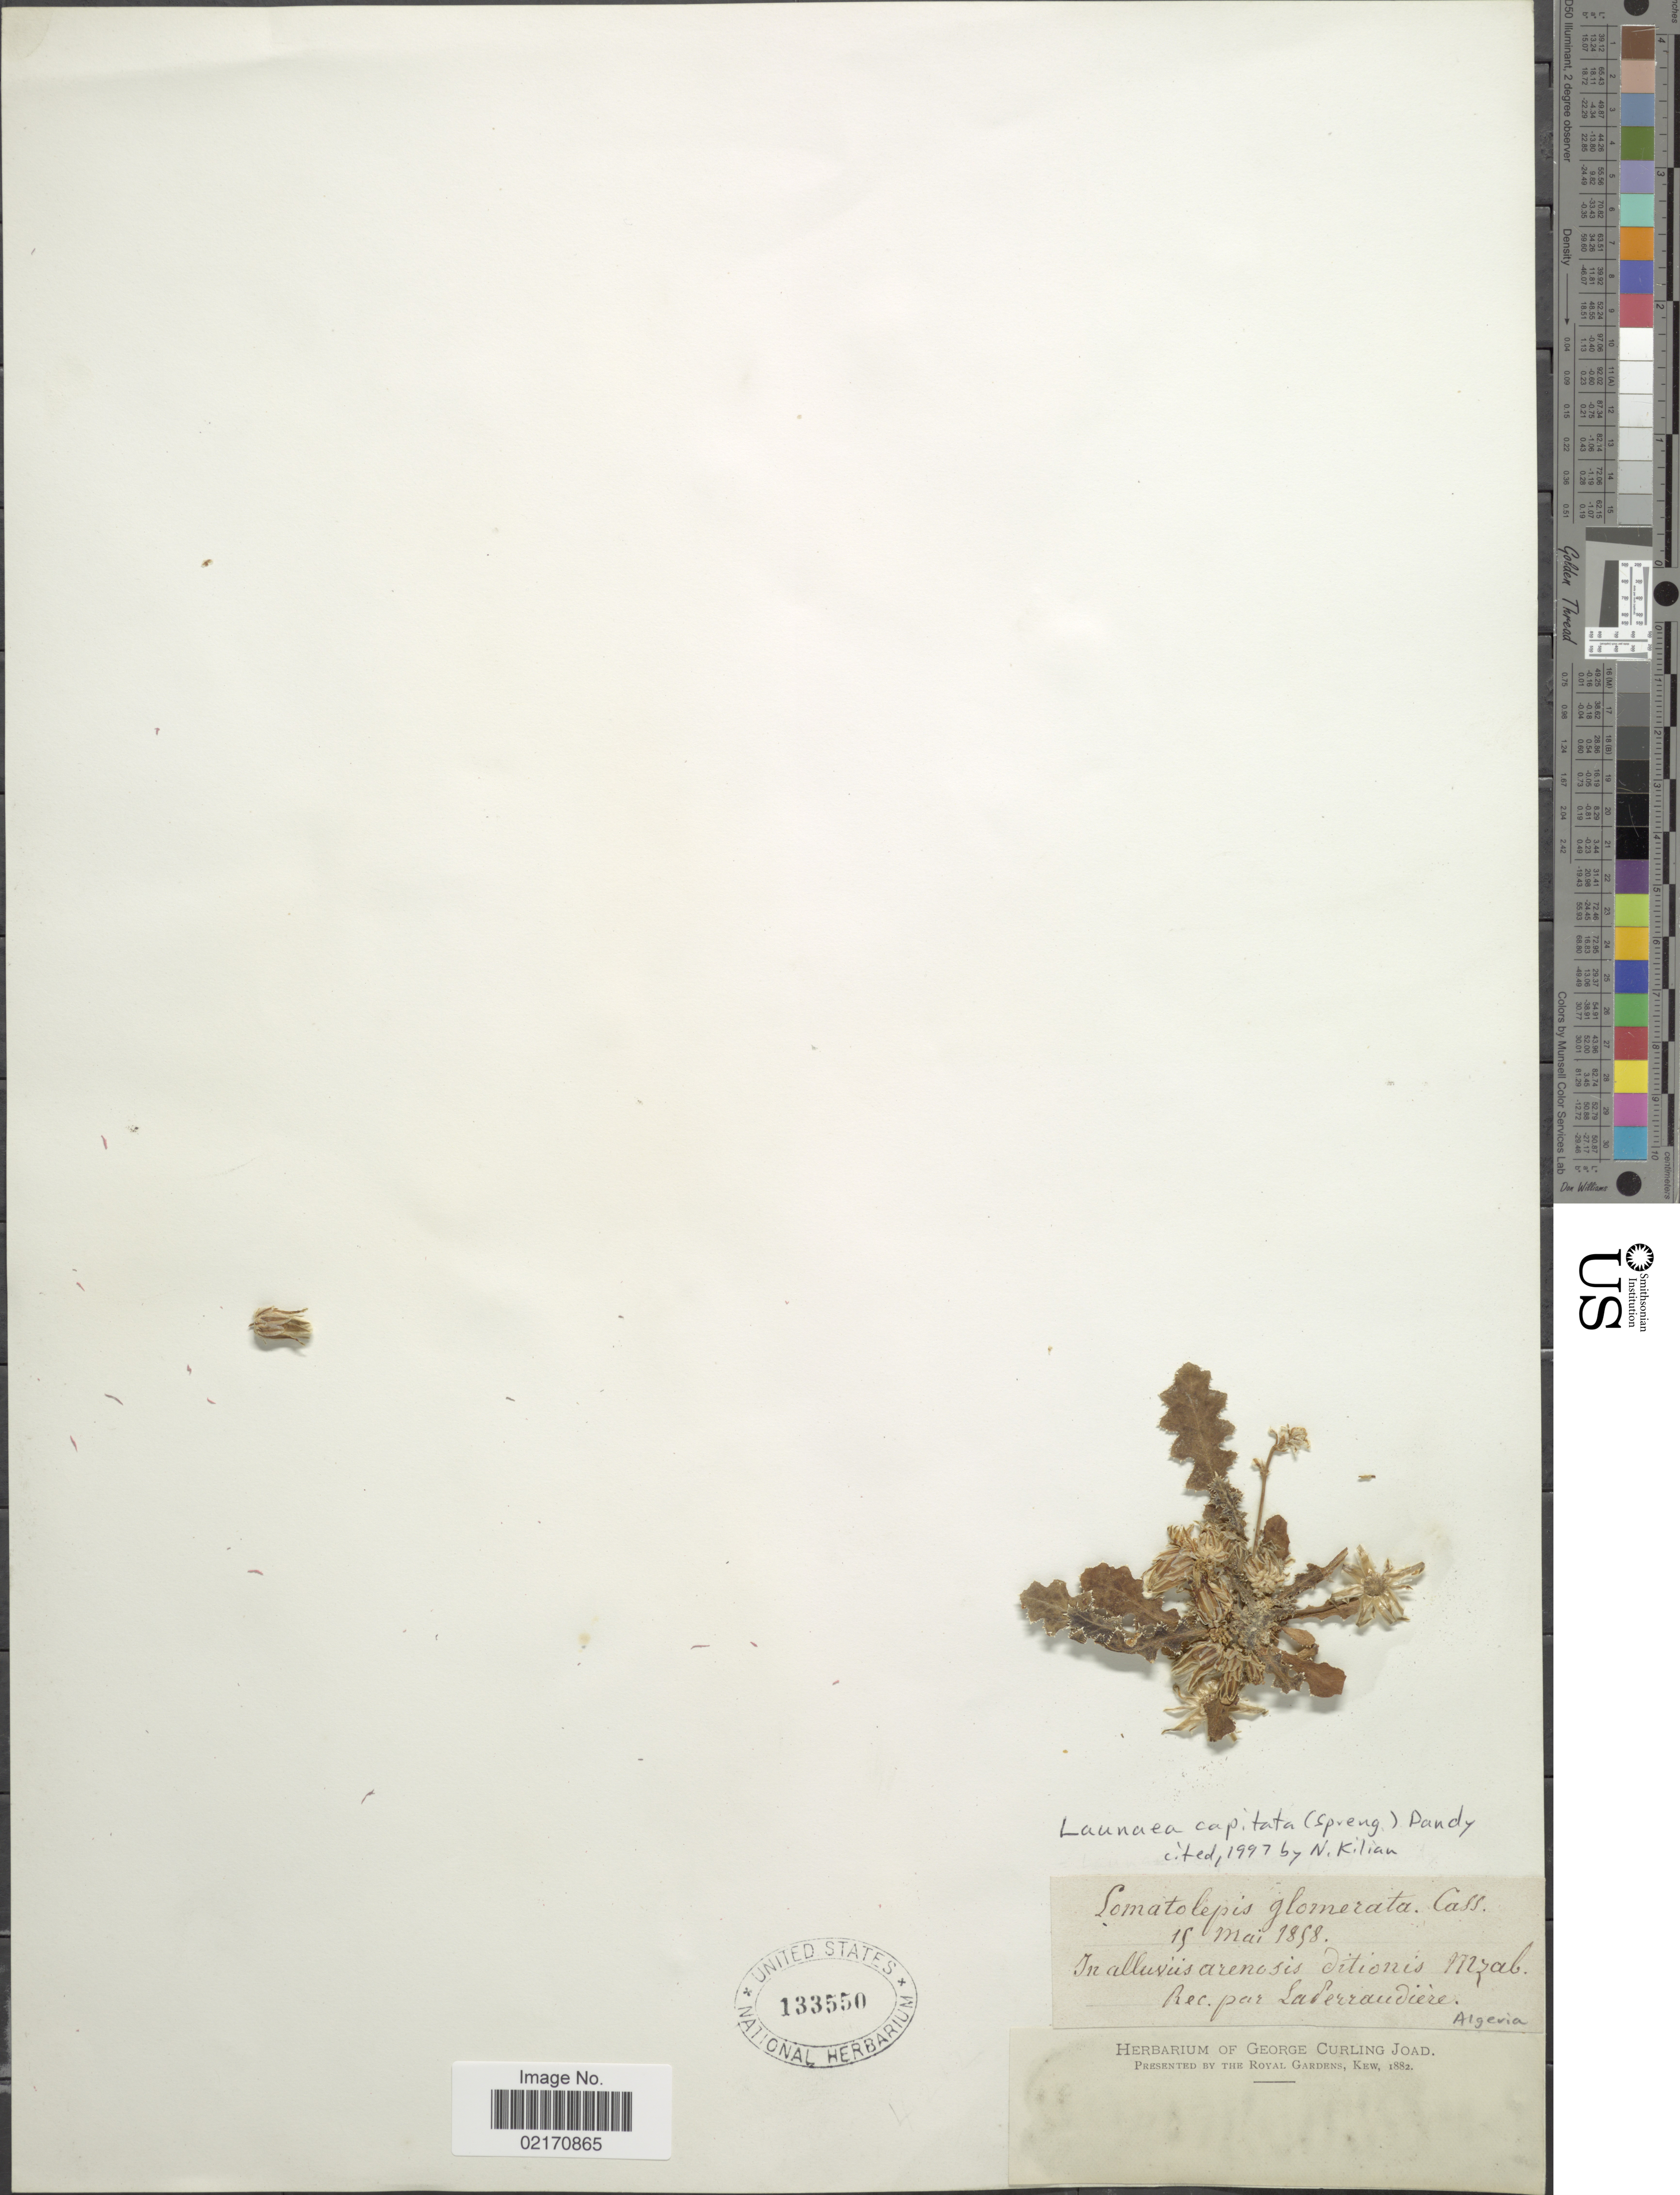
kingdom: Plantae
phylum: Tracheophyta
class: Magnoliopsida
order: Asterales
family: Asteraceae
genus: Launaea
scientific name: Launaea capitata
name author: (Spreng.) Dandy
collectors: ex herb. George Curling Joad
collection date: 1898-05-19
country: Algeria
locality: Ditiones Mzab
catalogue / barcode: US 133550